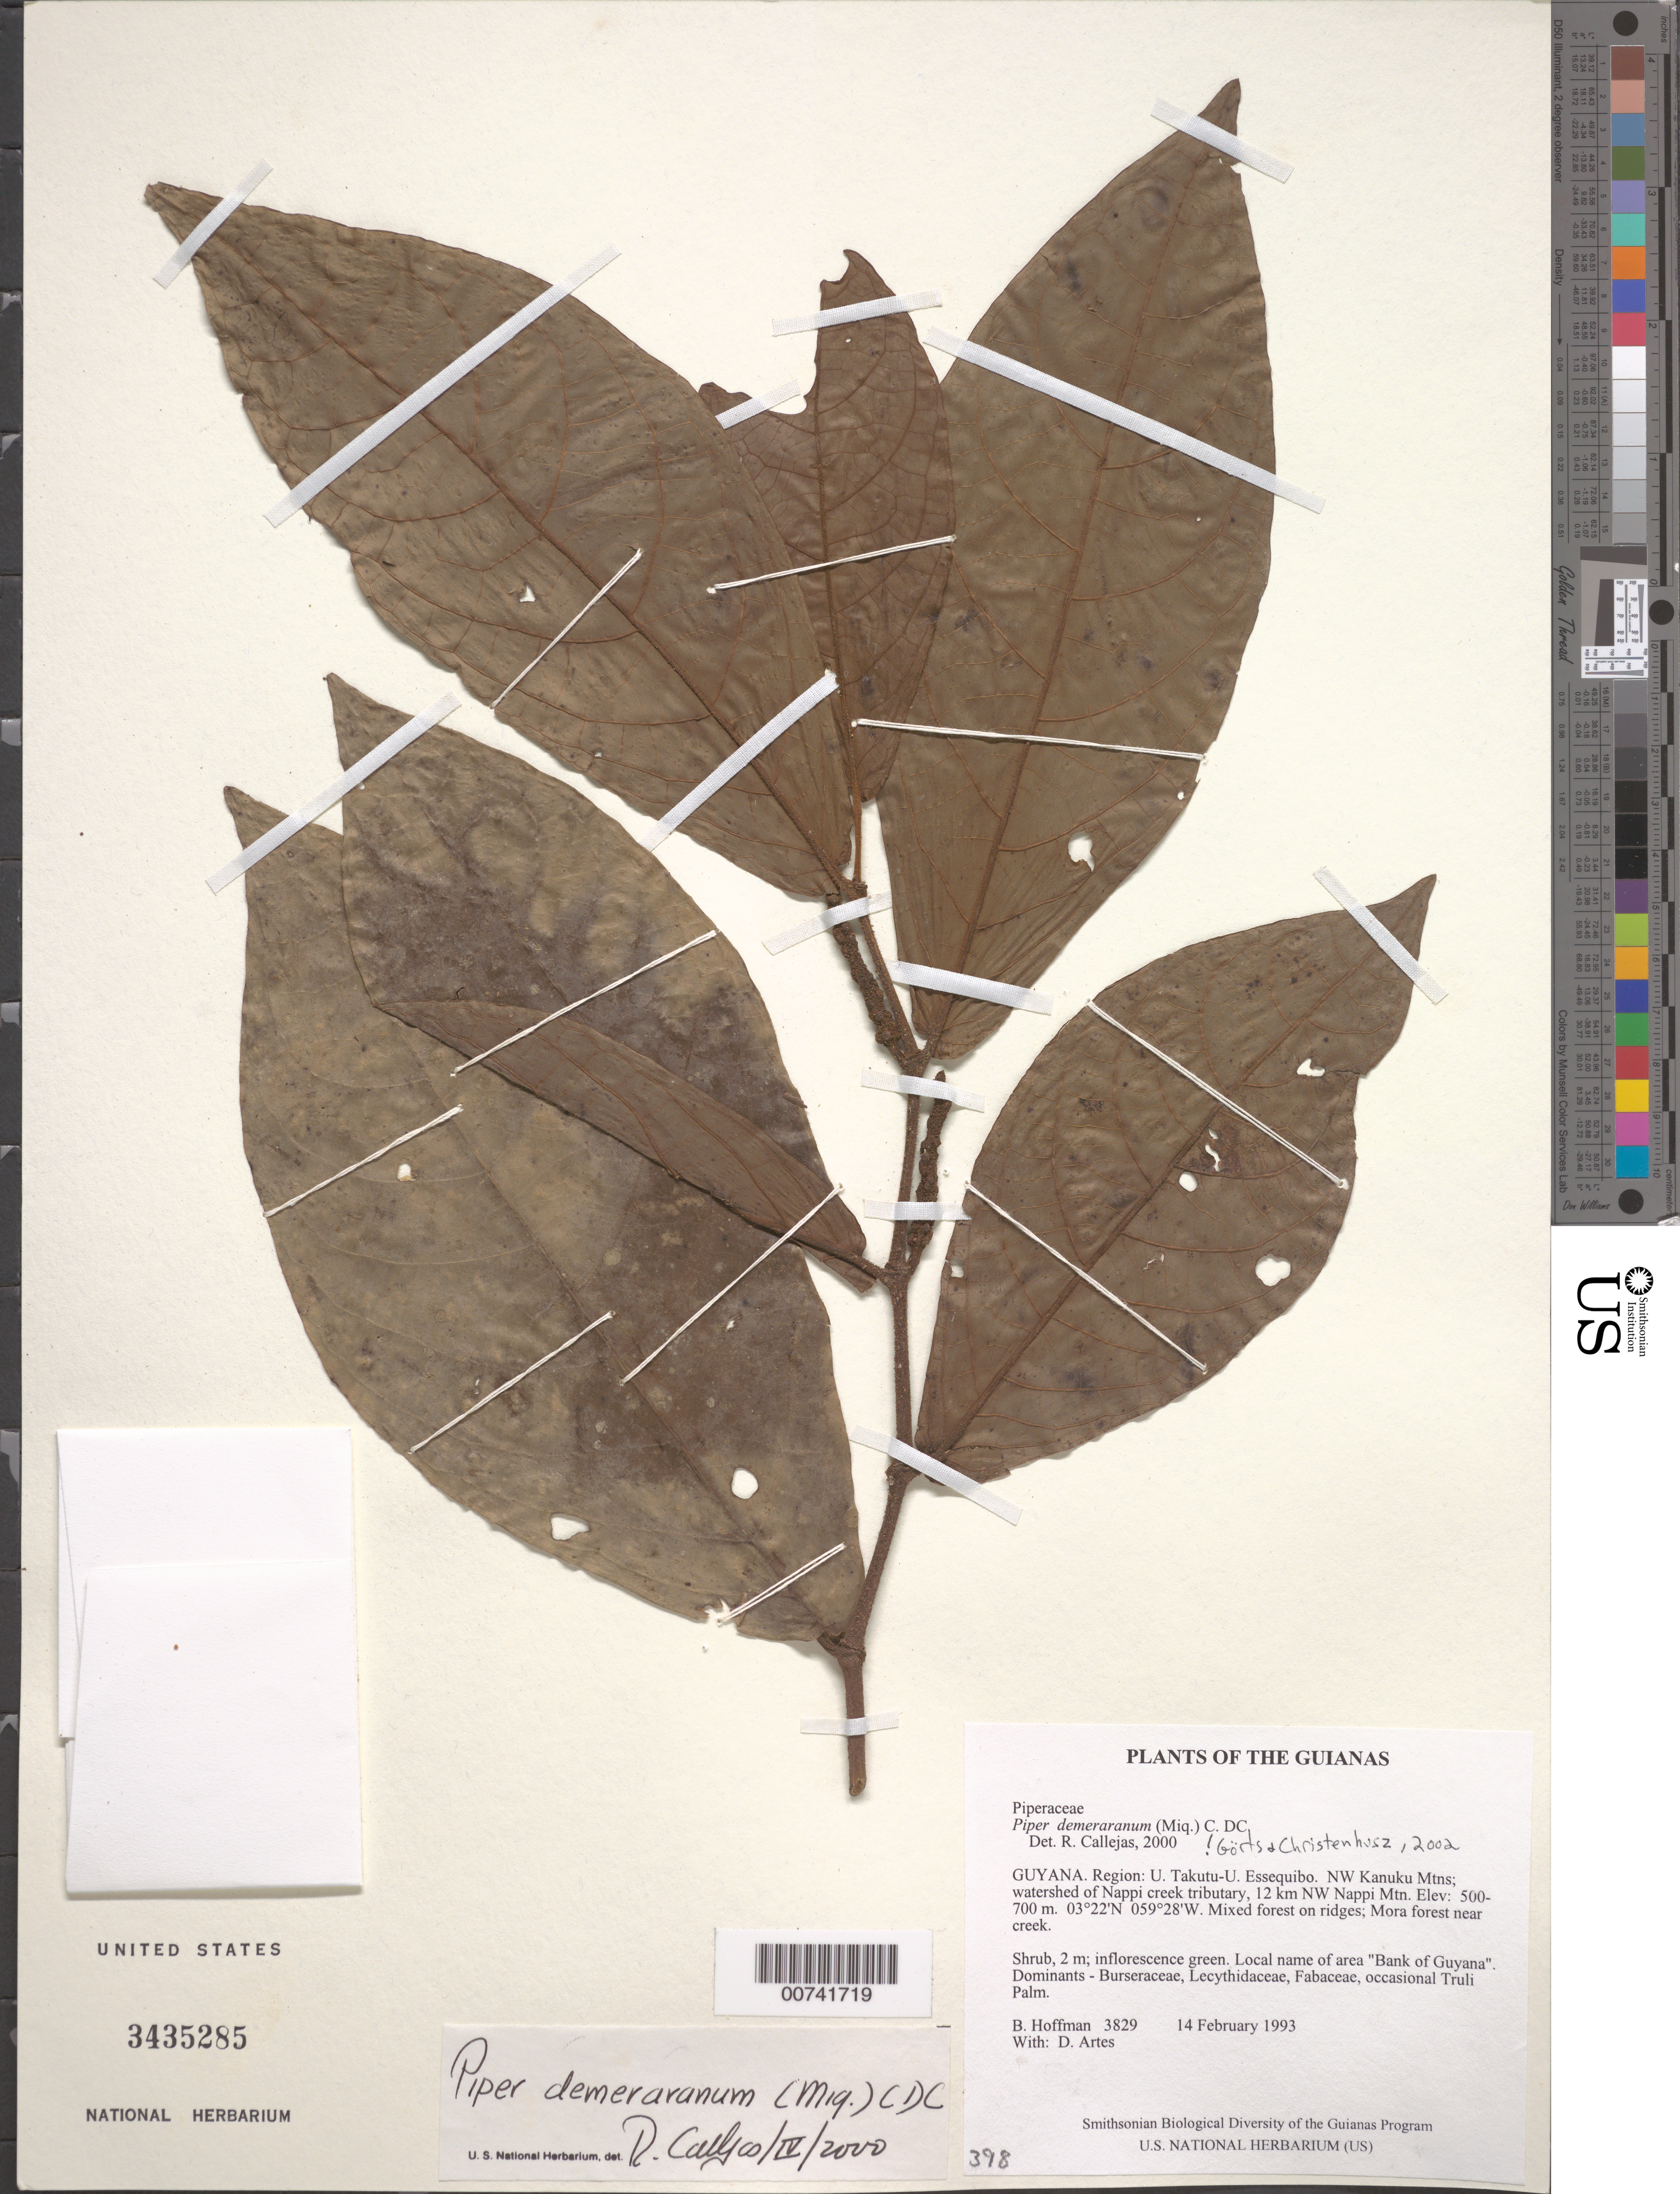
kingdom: Plantae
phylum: Tracheophyta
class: Magnoliopsida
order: Piperales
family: Piperaceae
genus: Piper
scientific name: Piper demeraranum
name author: (Miq.) C. DC.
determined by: Görts-van Rijn, A. R.; Christenhusz, M. J.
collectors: B. Hoffman & D. Artes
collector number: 3829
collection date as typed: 14 February 1993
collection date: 1993-02-14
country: Guyana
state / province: U. Takutu-U. Essequibo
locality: NW Kanuku Mountains; watershed of Nappi creek tributary, 12 km NE of Nappi Mountain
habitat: Mixed forest on ridges; Mora forest near creek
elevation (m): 500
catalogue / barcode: US 3435285